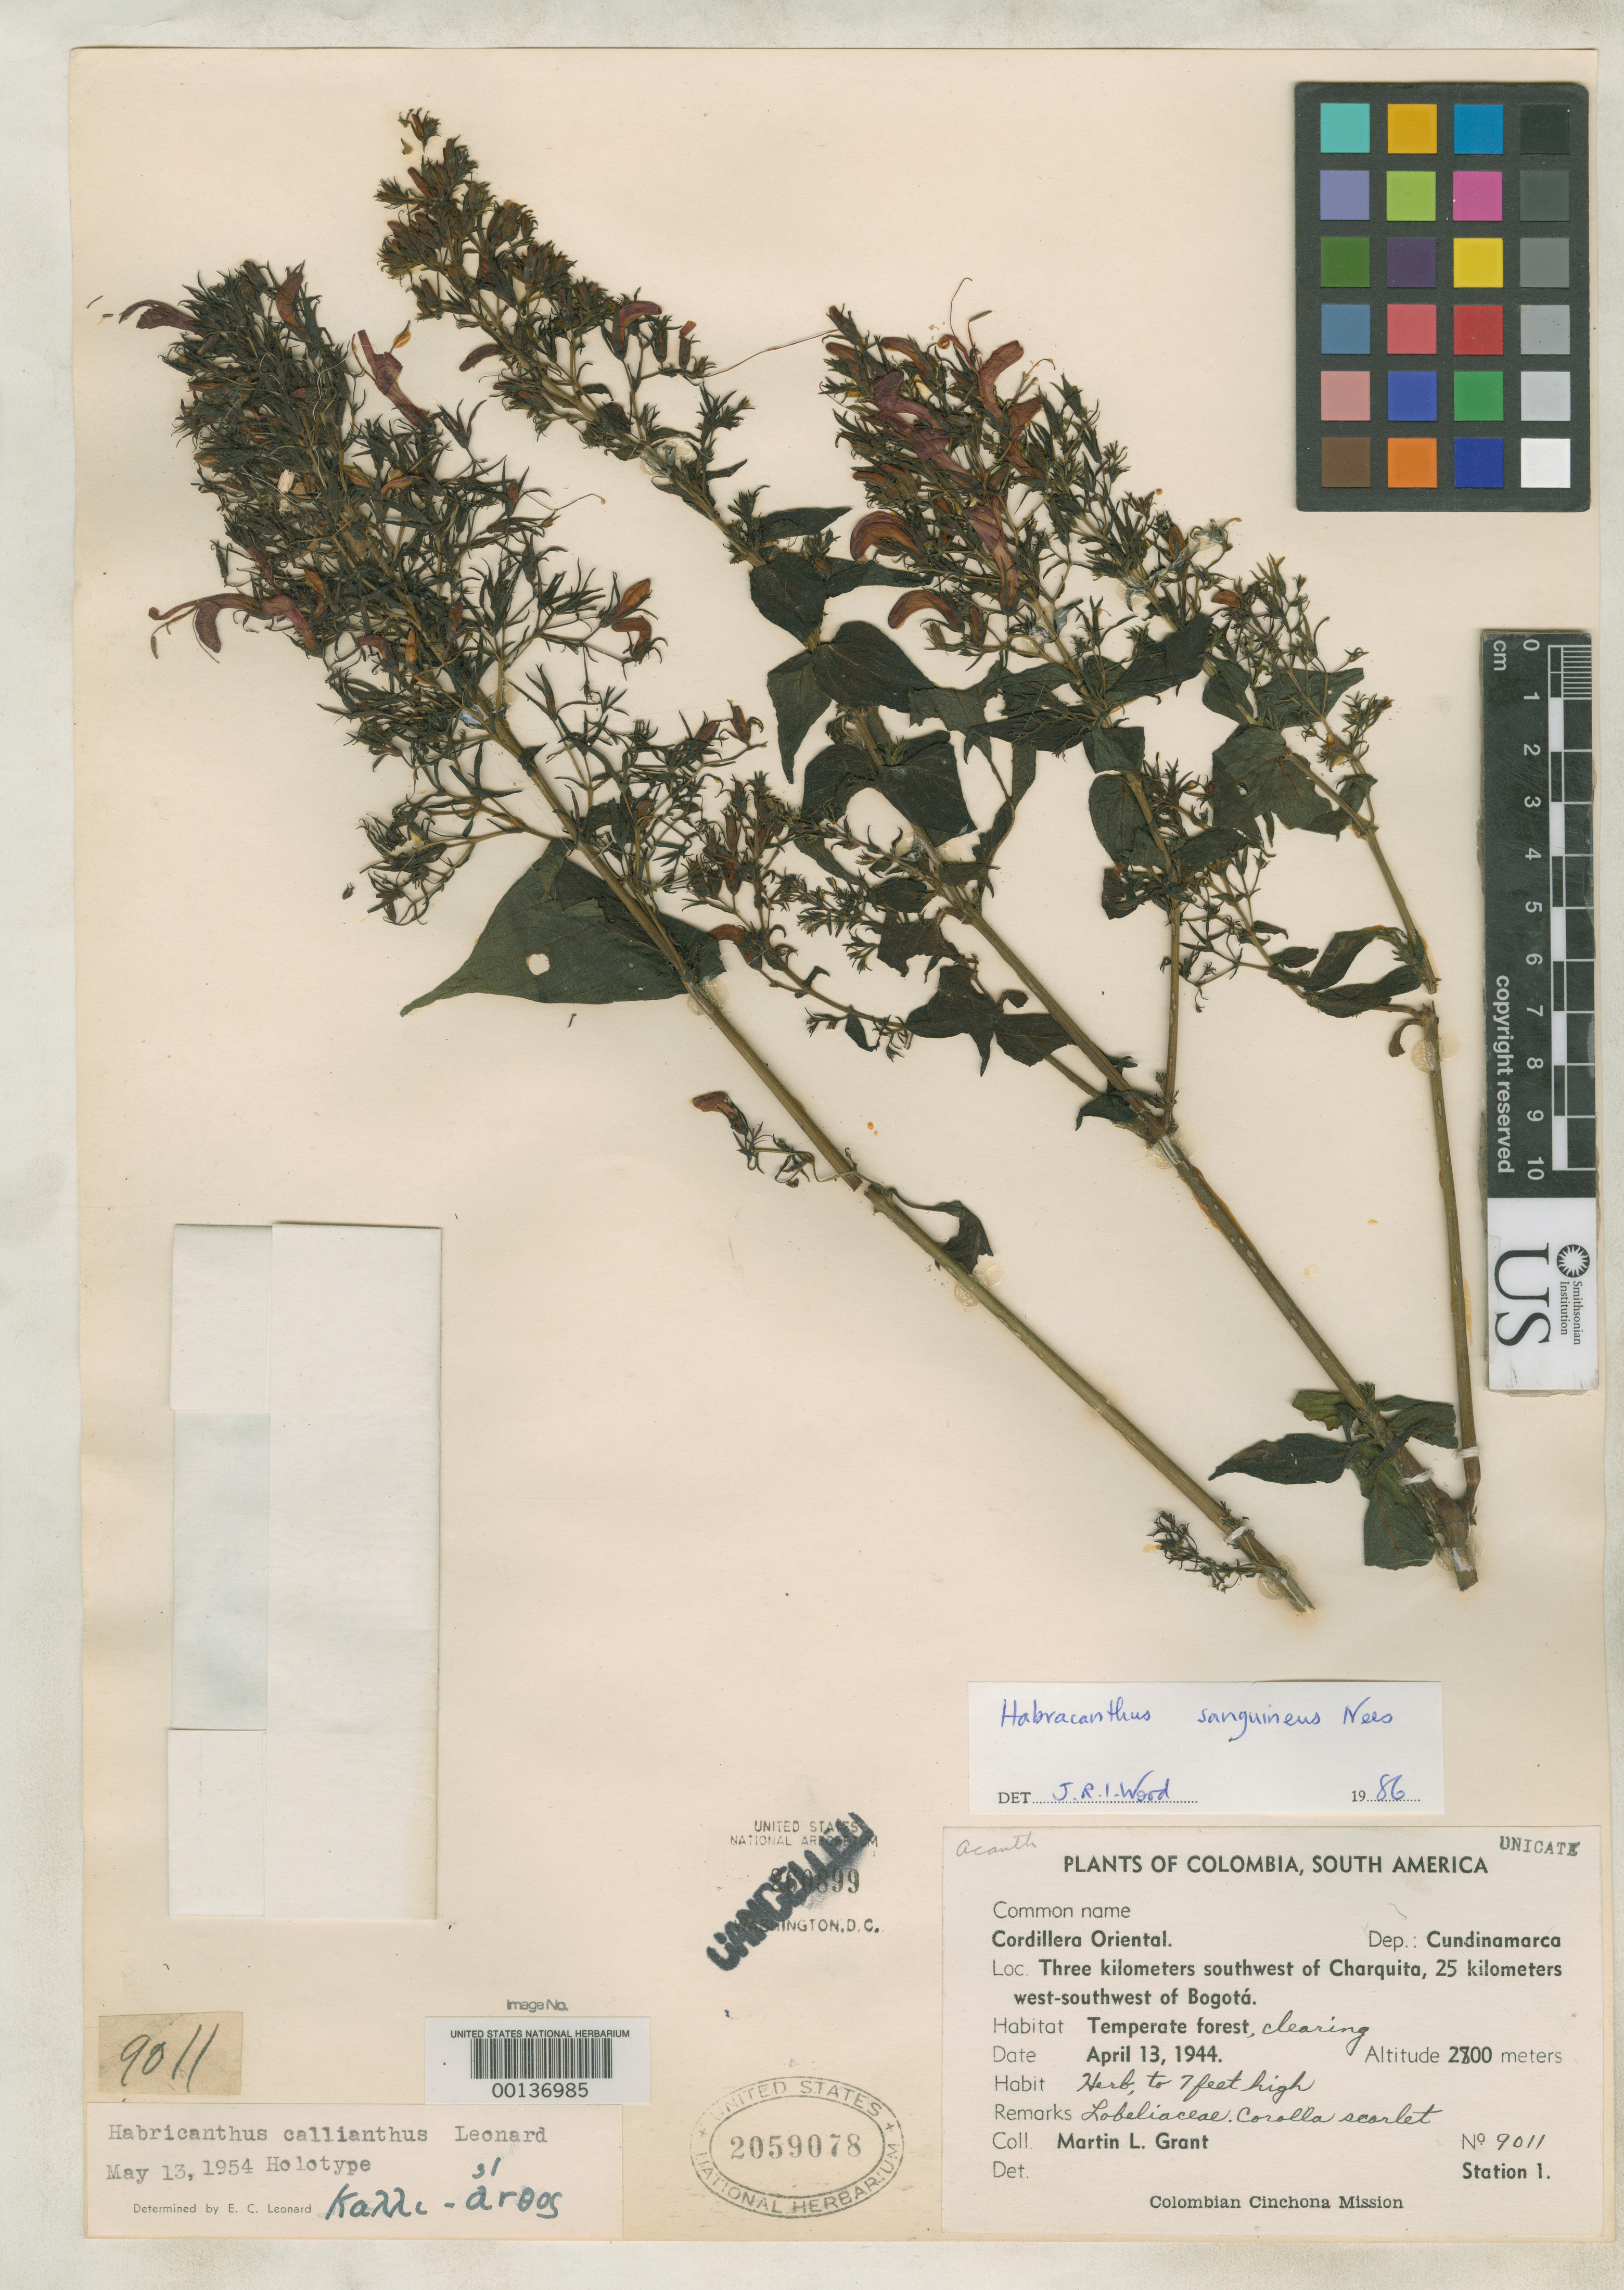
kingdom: Plantae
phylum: Tracheophyta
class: Magnoliopsida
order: Lamiales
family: Acanthaceae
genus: Habracanthus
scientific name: Habracanthus callianthus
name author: Leonard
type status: Holotype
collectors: M. L. Grant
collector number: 9011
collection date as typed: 13 Apr 1944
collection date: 1944-04-13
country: Colombia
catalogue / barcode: US 2059078